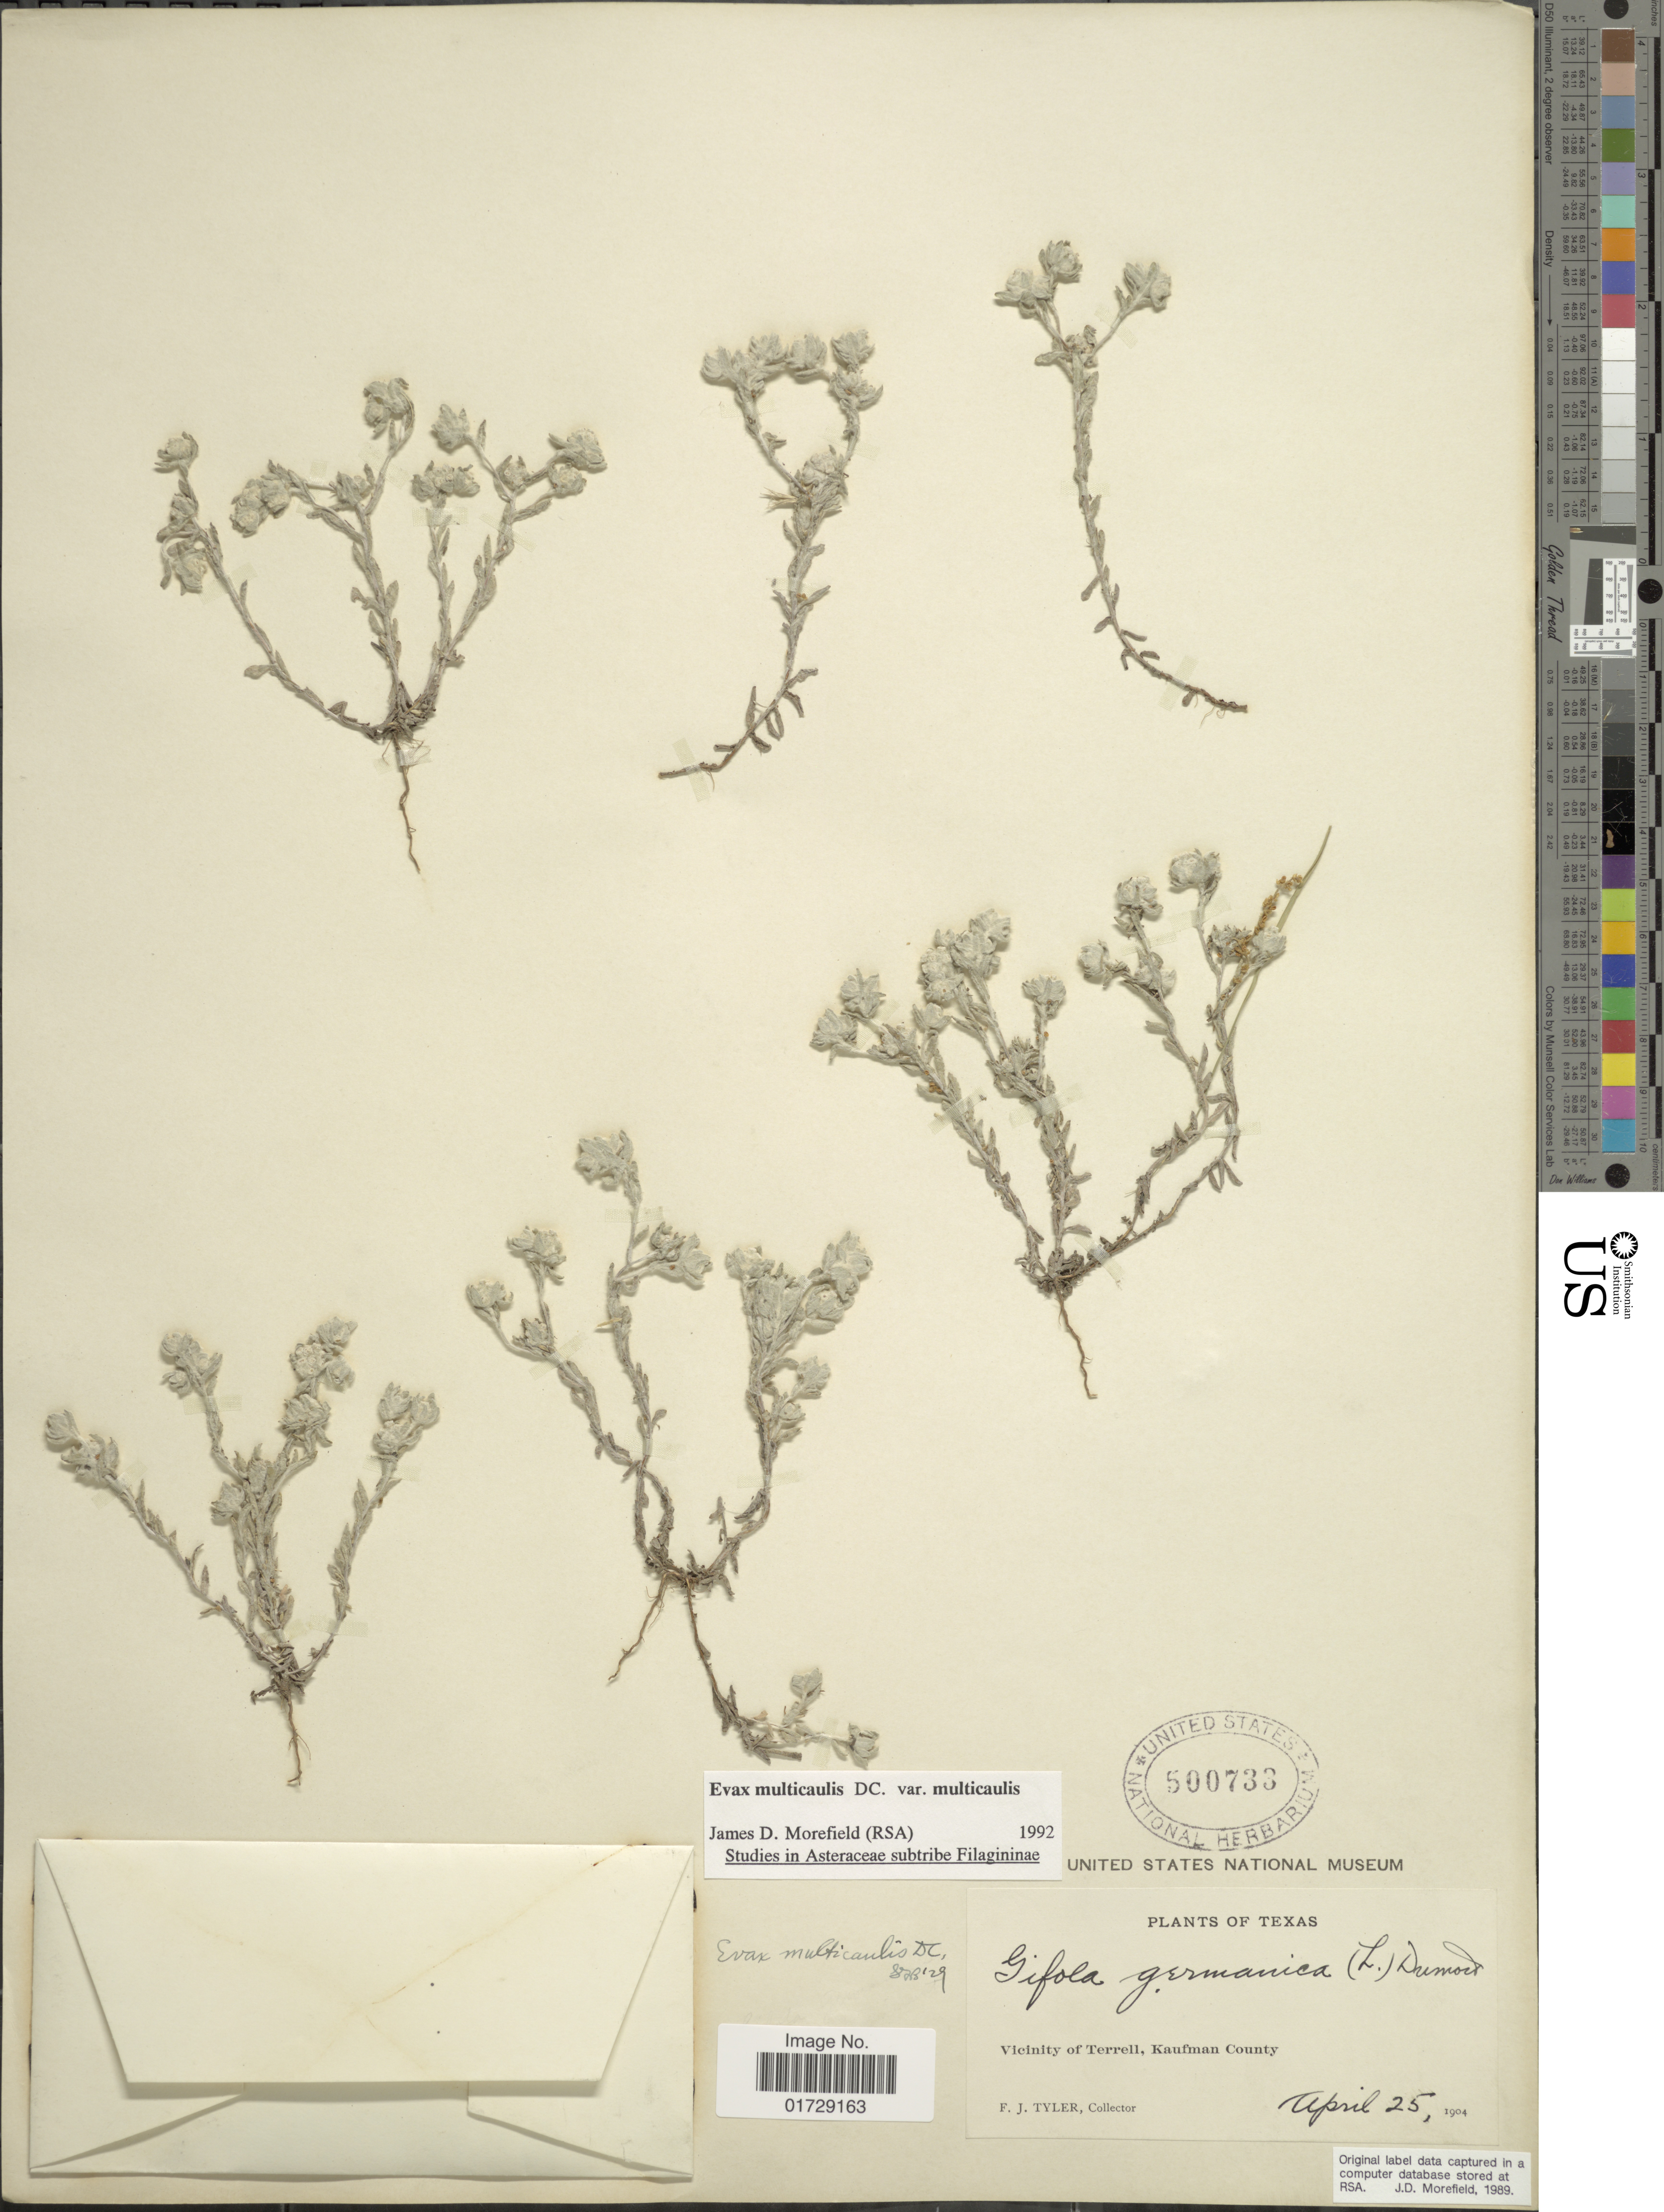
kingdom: Plantae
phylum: Tracheophyta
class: Magnoliopsida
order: Asterales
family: Asteraceae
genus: Evax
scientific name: Evax multicaulis var. multicaulis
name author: DC.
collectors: F. Tyler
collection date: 1904-04-25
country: United States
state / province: Texas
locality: Vicinity of Terrell, Kaufman County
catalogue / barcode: US 500733